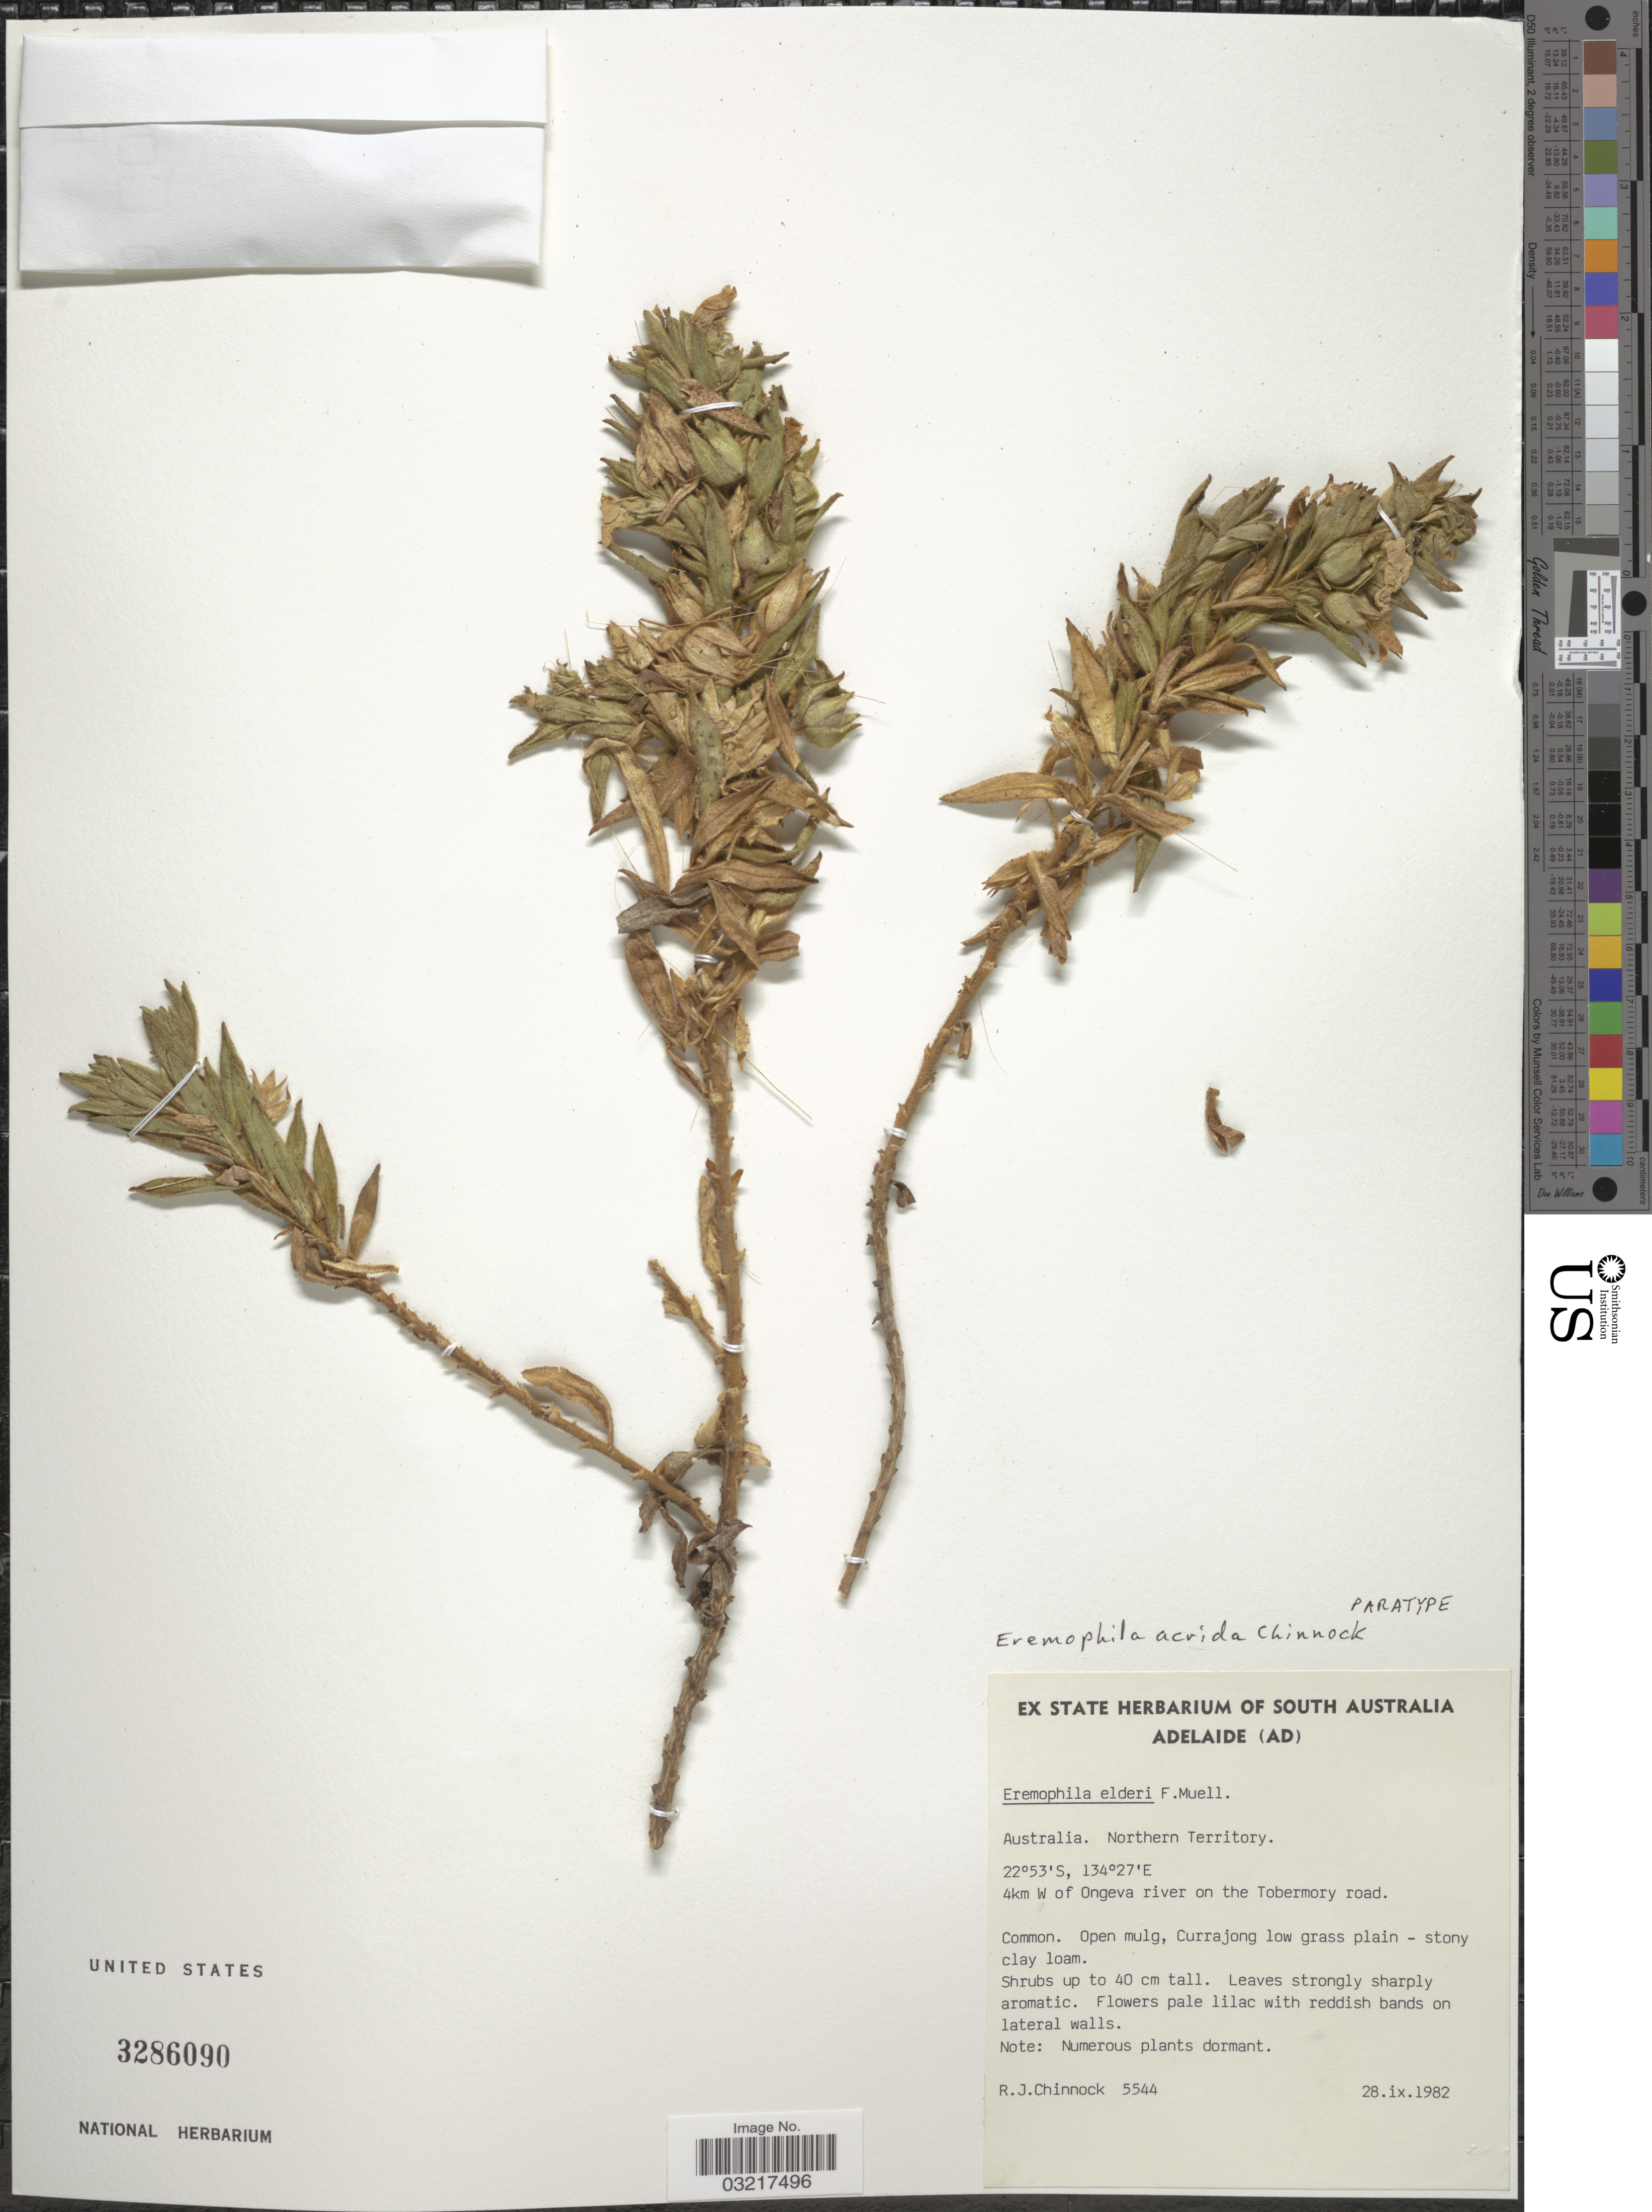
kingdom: Plantae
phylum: Tracheophyta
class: Magnoliopsida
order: Lamiales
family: Scrophulariaceae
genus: Eremophila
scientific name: Eremophila acrida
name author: Chinnock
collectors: R. J. Chinnock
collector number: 5544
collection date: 1982-09-28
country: Australia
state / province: Northern Territory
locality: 4km W of Ongeva river on the Tobermory road.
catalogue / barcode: US 3286090